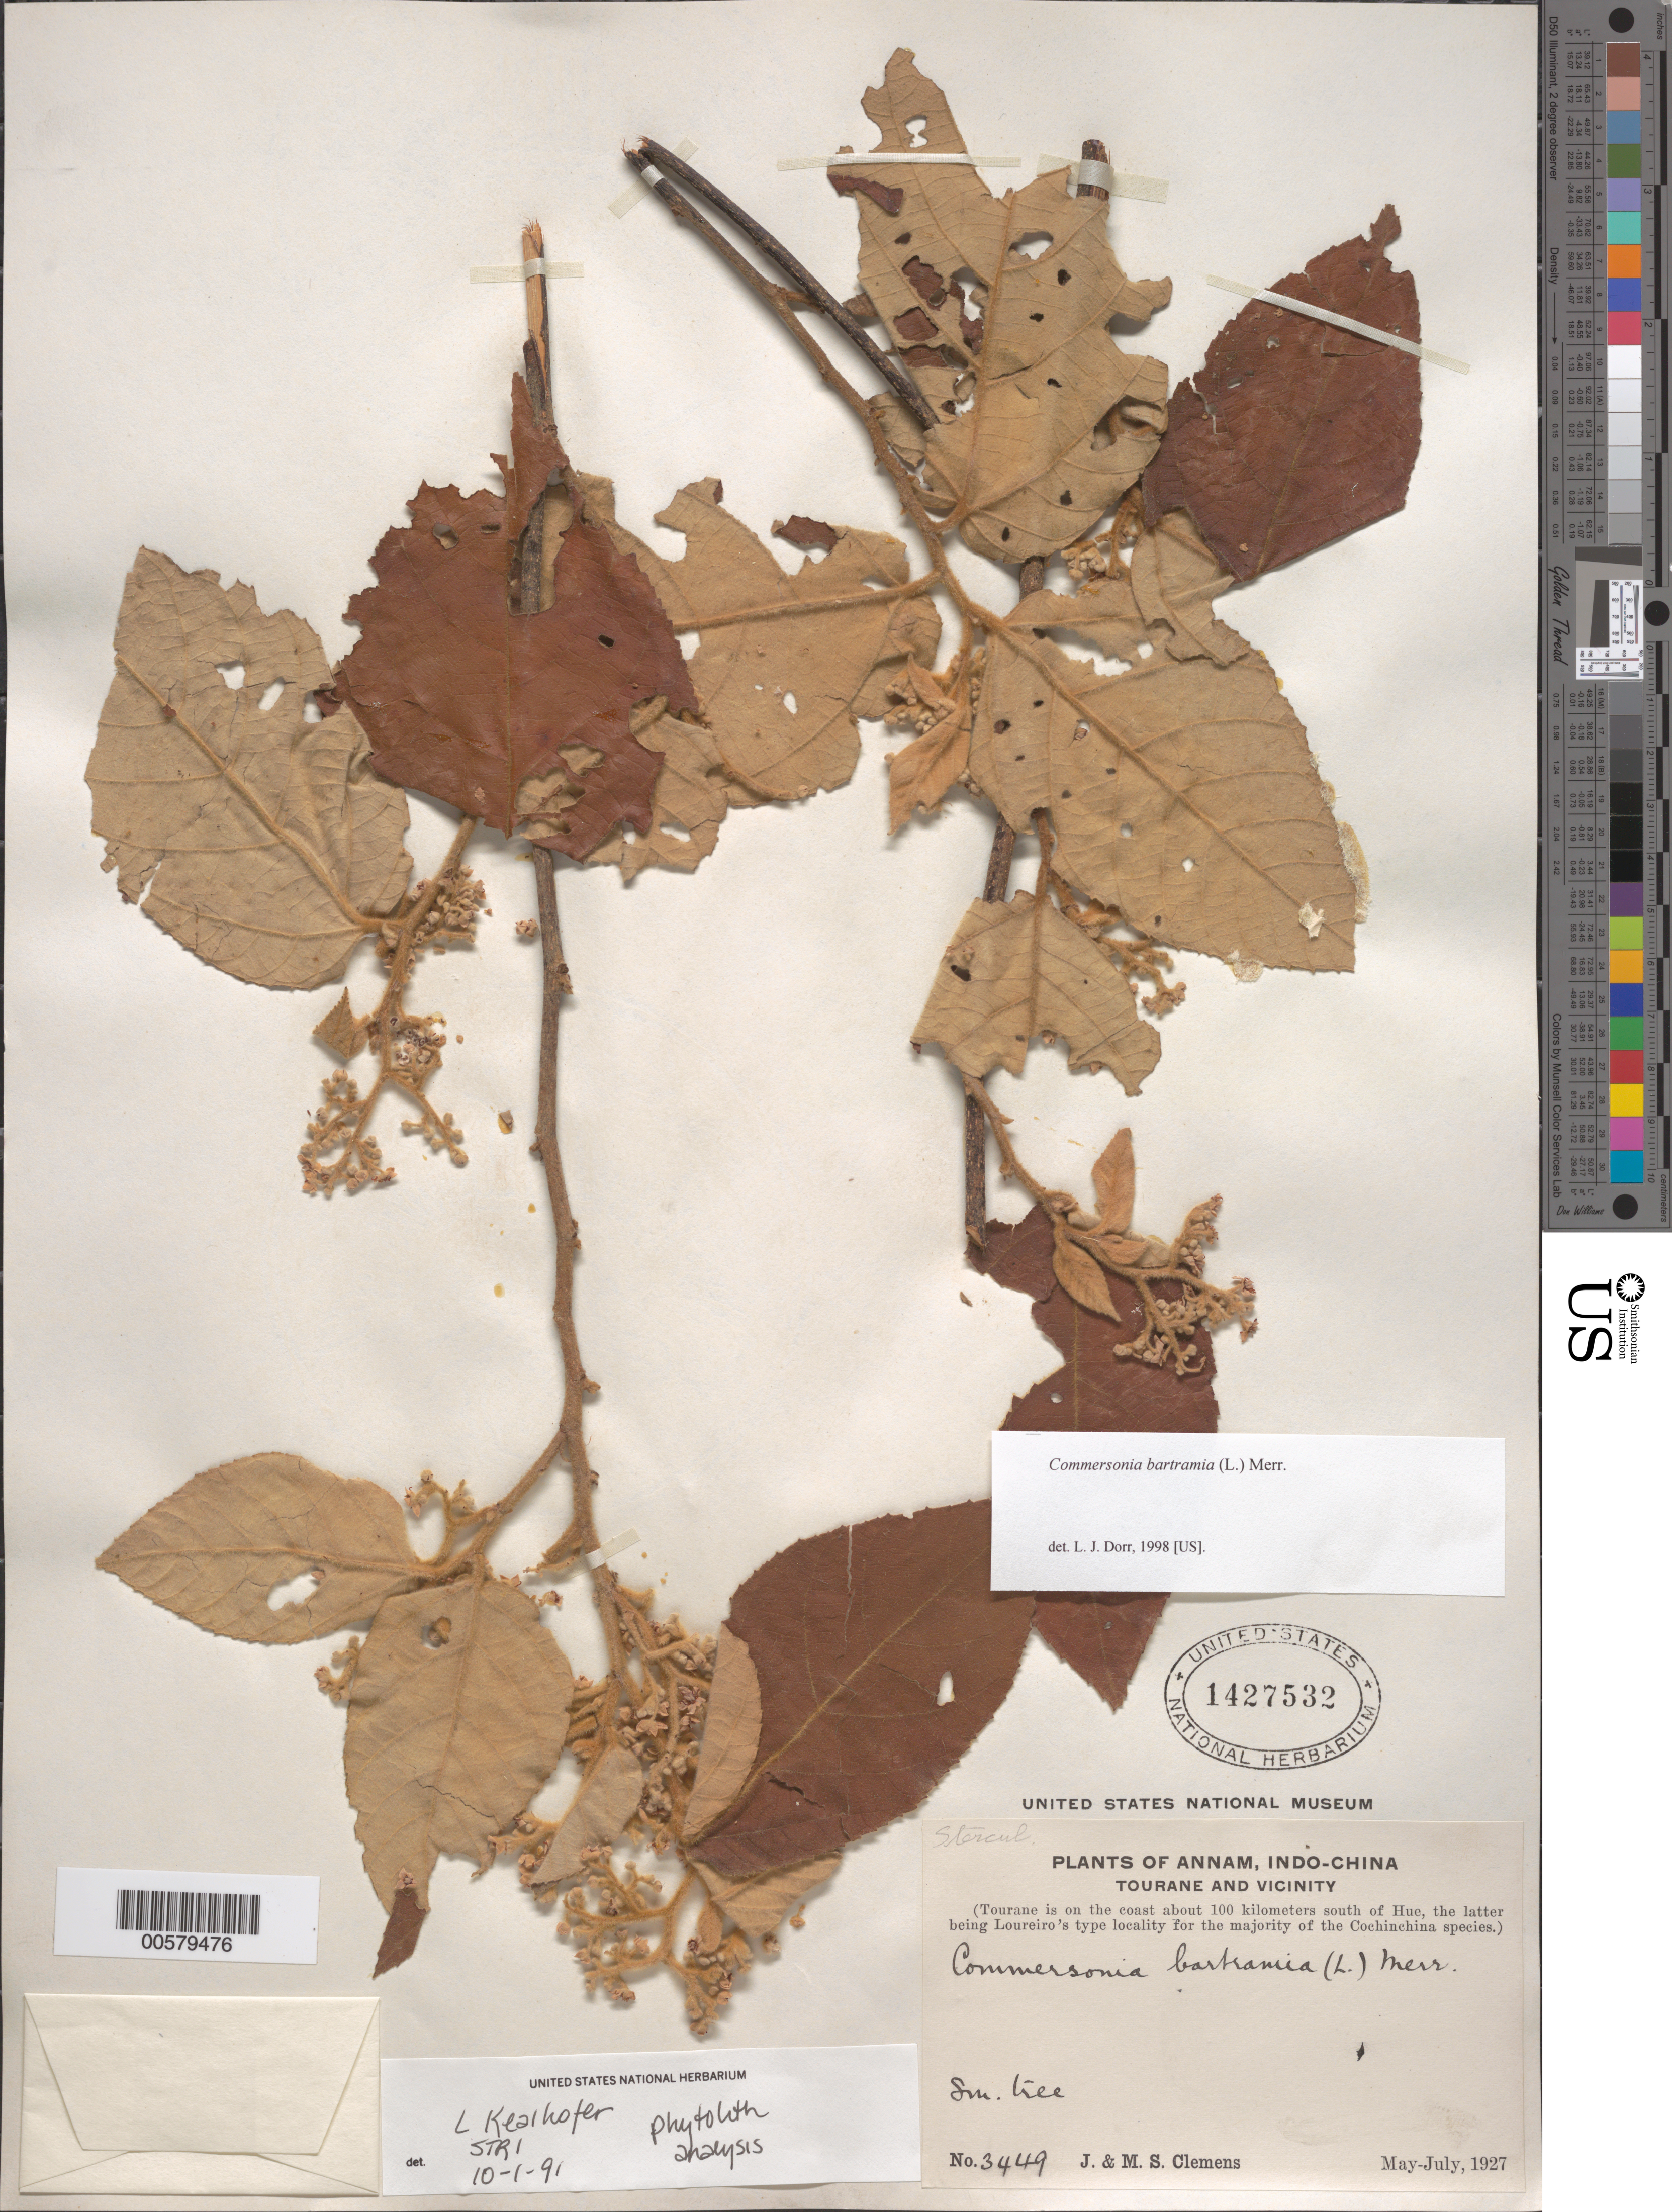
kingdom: Plantae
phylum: Tracheophyta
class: Magnoliopsida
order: Malvales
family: Malvaceae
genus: Commersonia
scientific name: Commersonia bartramia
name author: (L.) Merr.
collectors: J. Clemens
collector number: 3449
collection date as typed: May 1927 to -- Jul 1927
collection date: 1927-05/1927-07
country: Vietnam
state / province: Ðà Nang / Quang Nam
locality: Annam, Tourane and vicinity [WWW coords. for Tourane]. [Tourane = Ðà Nang]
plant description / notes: US, A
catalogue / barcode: US 1427532